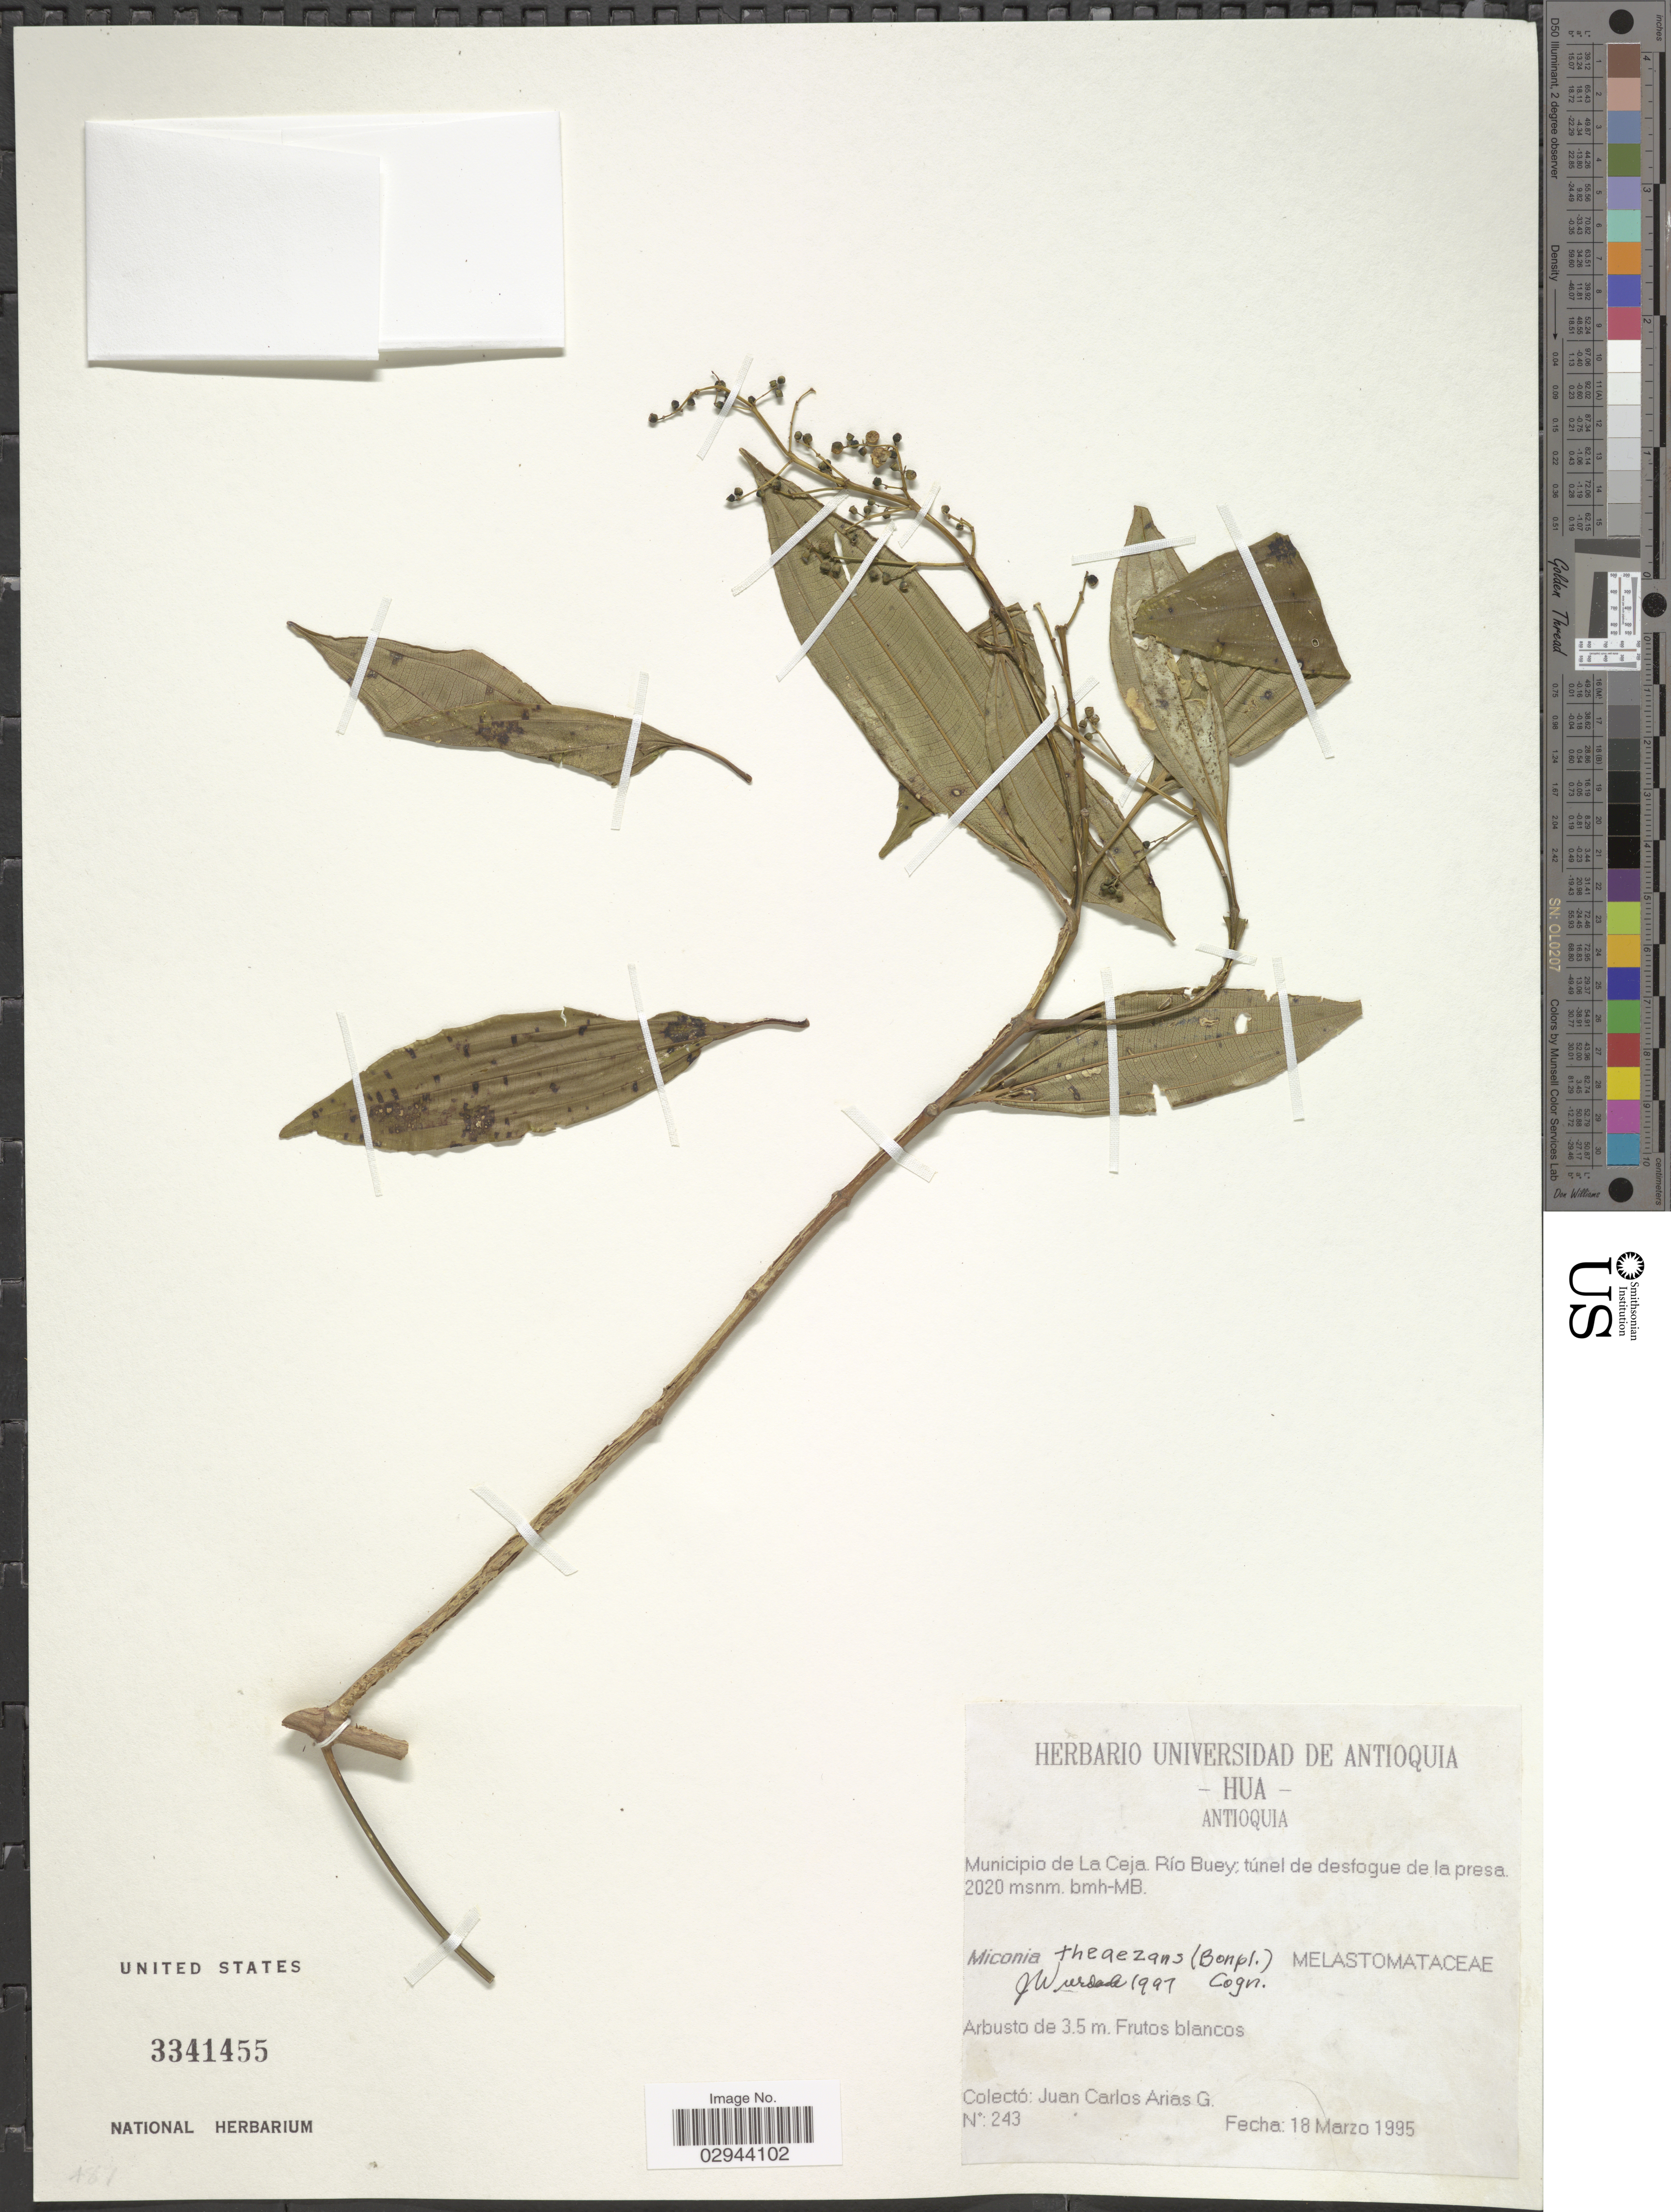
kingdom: Plantae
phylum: Tracheophyta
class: Magnoliopsida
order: Myrtales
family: Melastomataceae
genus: Miconia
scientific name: Miconia theizans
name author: (Bonpl.) Cogn.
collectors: J. Arias G.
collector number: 243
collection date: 1995-03-18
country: Colombia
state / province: Antioquia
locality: Municipio de La Ceja, Río Buey.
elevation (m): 2020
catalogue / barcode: US 3341455